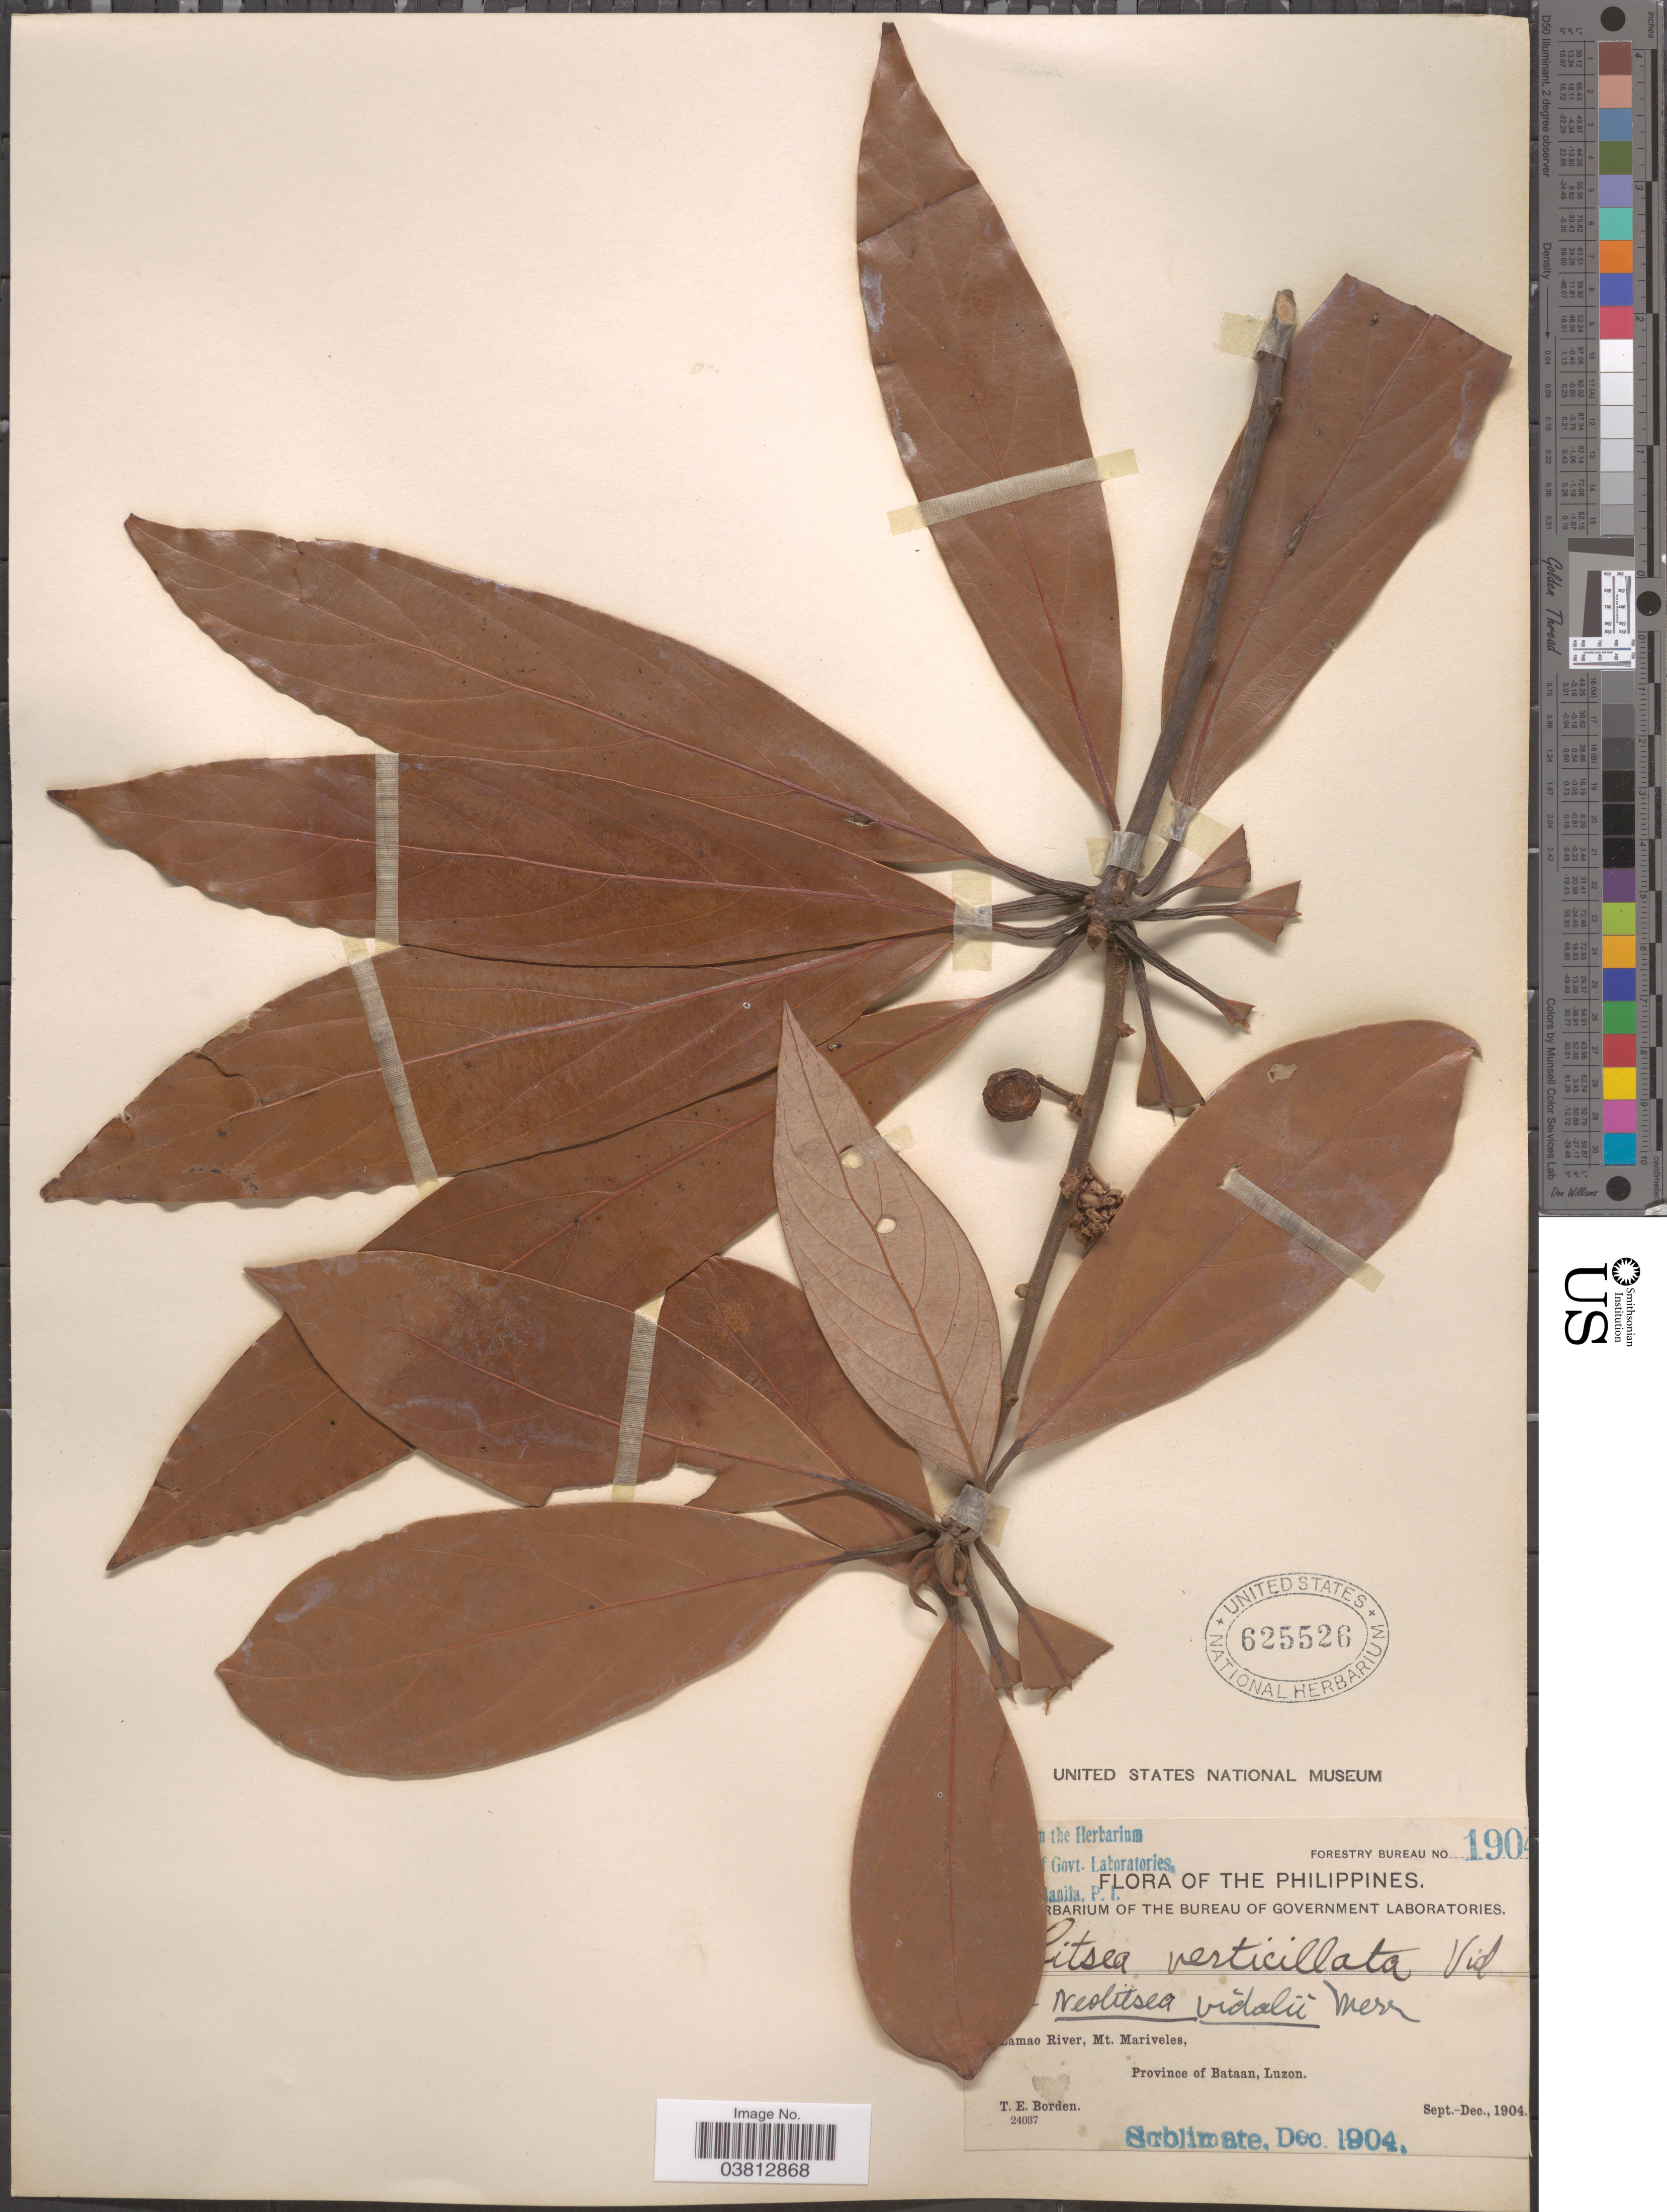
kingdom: Plantae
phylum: Tracheophyta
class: Magnoliopsida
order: Laurales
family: Lauraceae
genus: Neolitsea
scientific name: Neolitsea vidalii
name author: Merr.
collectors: T. E. Borden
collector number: Forestry Bureau 190!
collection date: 1904-09/1904-12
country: Philippines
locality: Lamao River, Mt. Mariveles, Province of Bataan, Luzon.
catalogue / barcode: US 625526